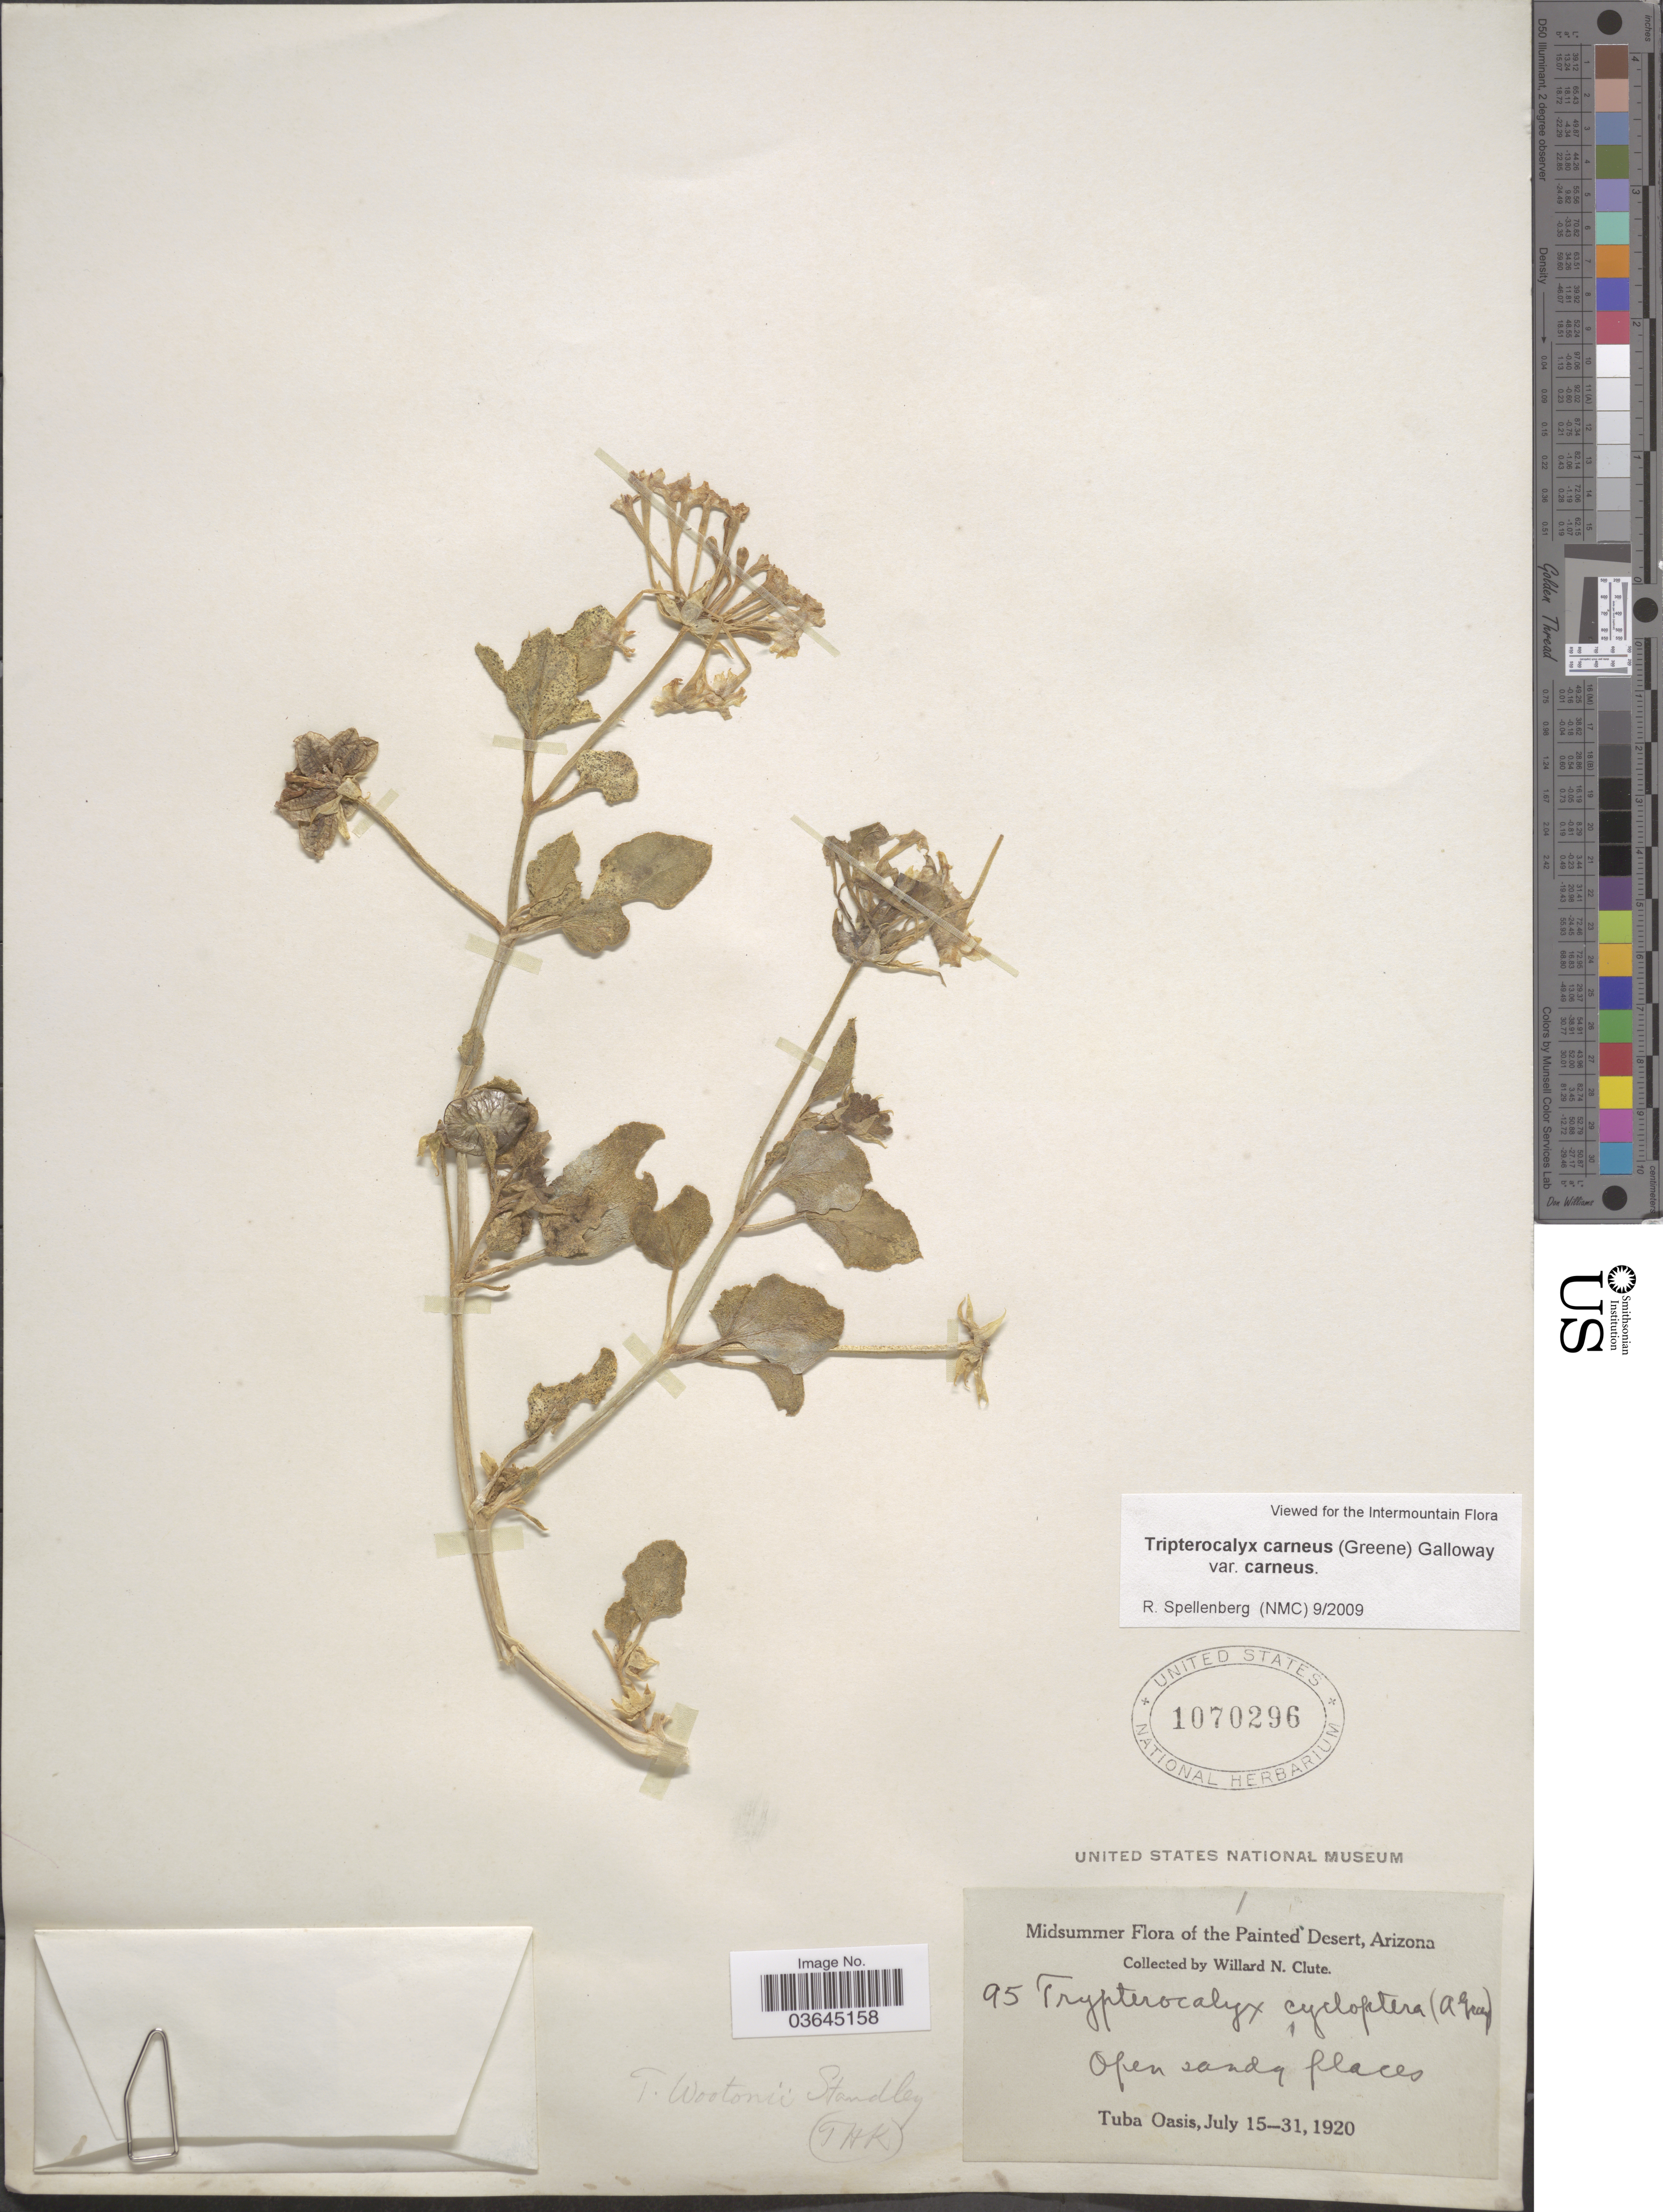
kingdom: Plantae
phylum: Tracheophyta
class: Magnoliopsida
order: Caryophyllales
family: Nyctaginaceae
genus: Tripterocalyx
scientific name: Tripterocalyx carneus var. carneus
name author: (Greene) L.A. Galloway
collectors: W. N. Clute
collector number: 95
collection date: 1920-07-15/1920-07-31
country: United States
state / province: Arizona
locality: Painted Desert. Tuba Oasis.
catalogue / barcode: US 1070296